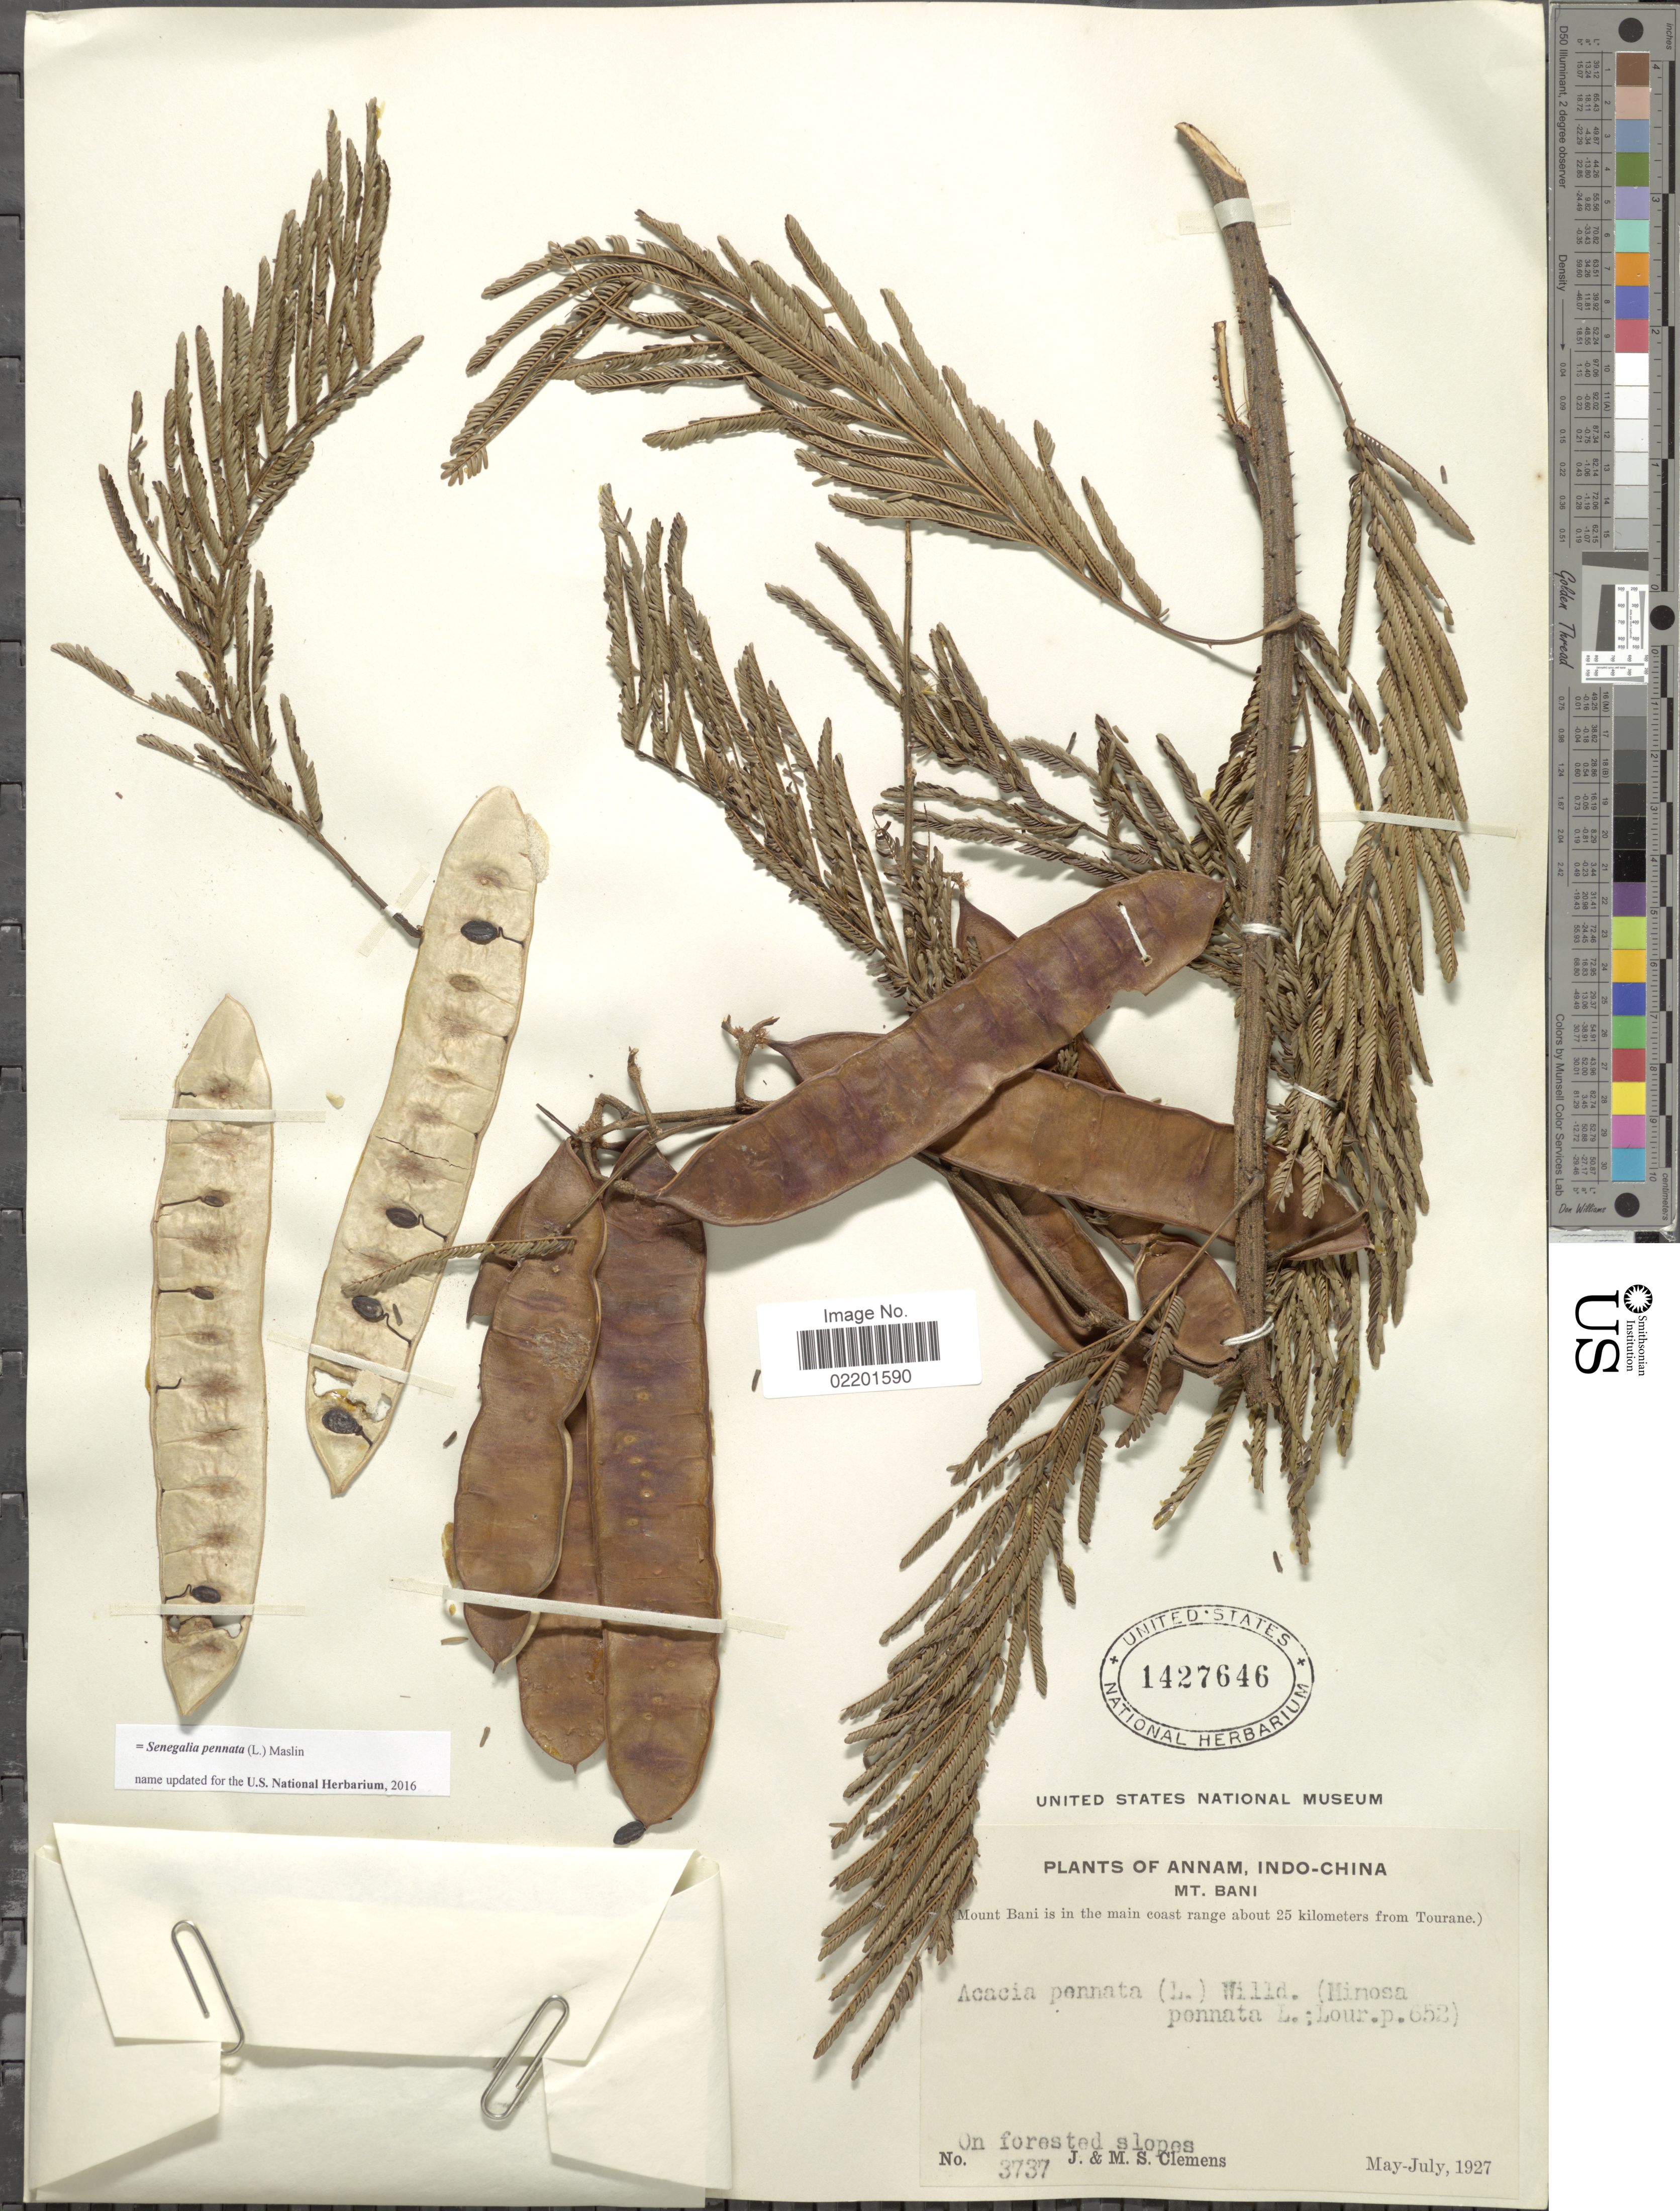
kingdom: Plantae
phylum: Tracheophyta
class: Magnoliopsida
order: Fabales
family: Fabaceae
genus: Senegalia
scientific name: Senegalia pennata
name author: (L.) Maslin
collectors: J. Clemens & M. S. Clemens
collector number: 3737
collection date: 1927-05/1927-07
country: Vietnam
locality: Annam,Indo-China, Mt Bani. On forested slopes.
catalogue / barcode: US 1427646